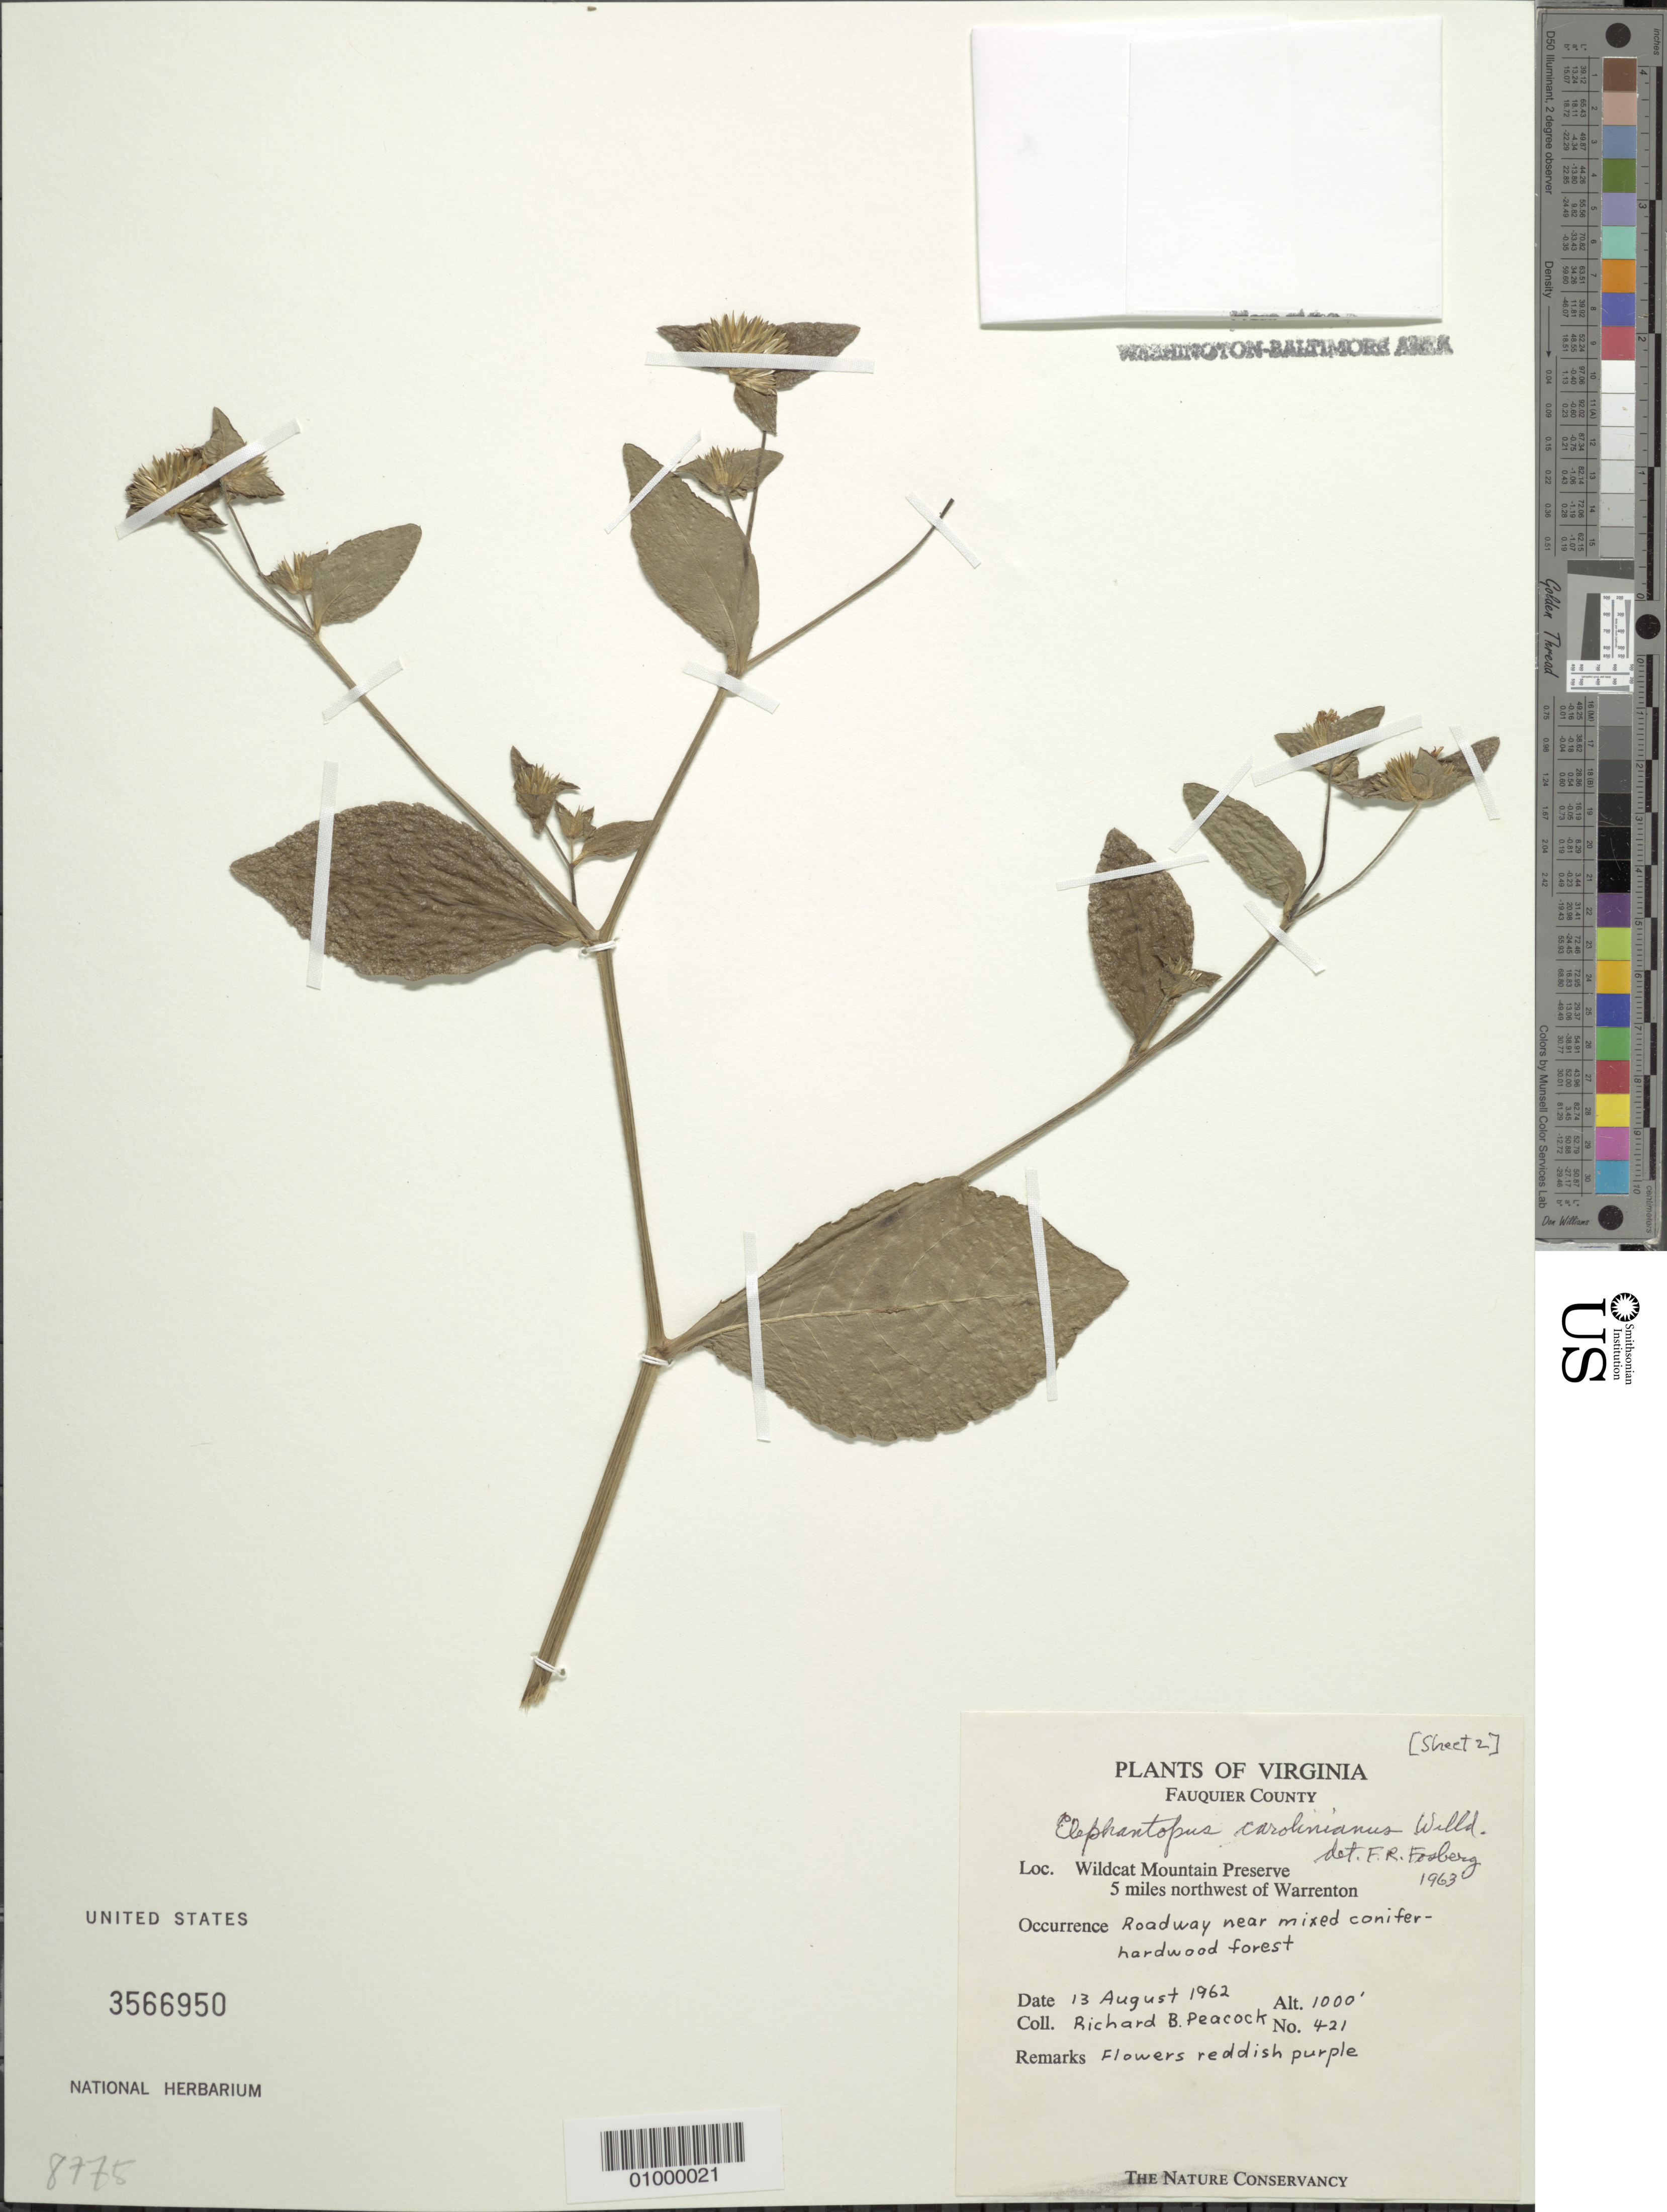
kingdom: Plantae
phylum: Tracheophyta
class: Magnoliopsida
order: Asterales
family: Asteraceae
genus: Elephantopus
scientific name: Elephantopus carolinianus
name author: Raeusch.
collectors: R. Peacock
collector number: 421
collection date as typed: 13 Aug 1962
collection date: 1962-08-13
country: United States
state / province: Virginia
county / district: Fauquier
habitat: roadway near mixed conifer-hardwood forest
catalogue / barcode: US 3566950